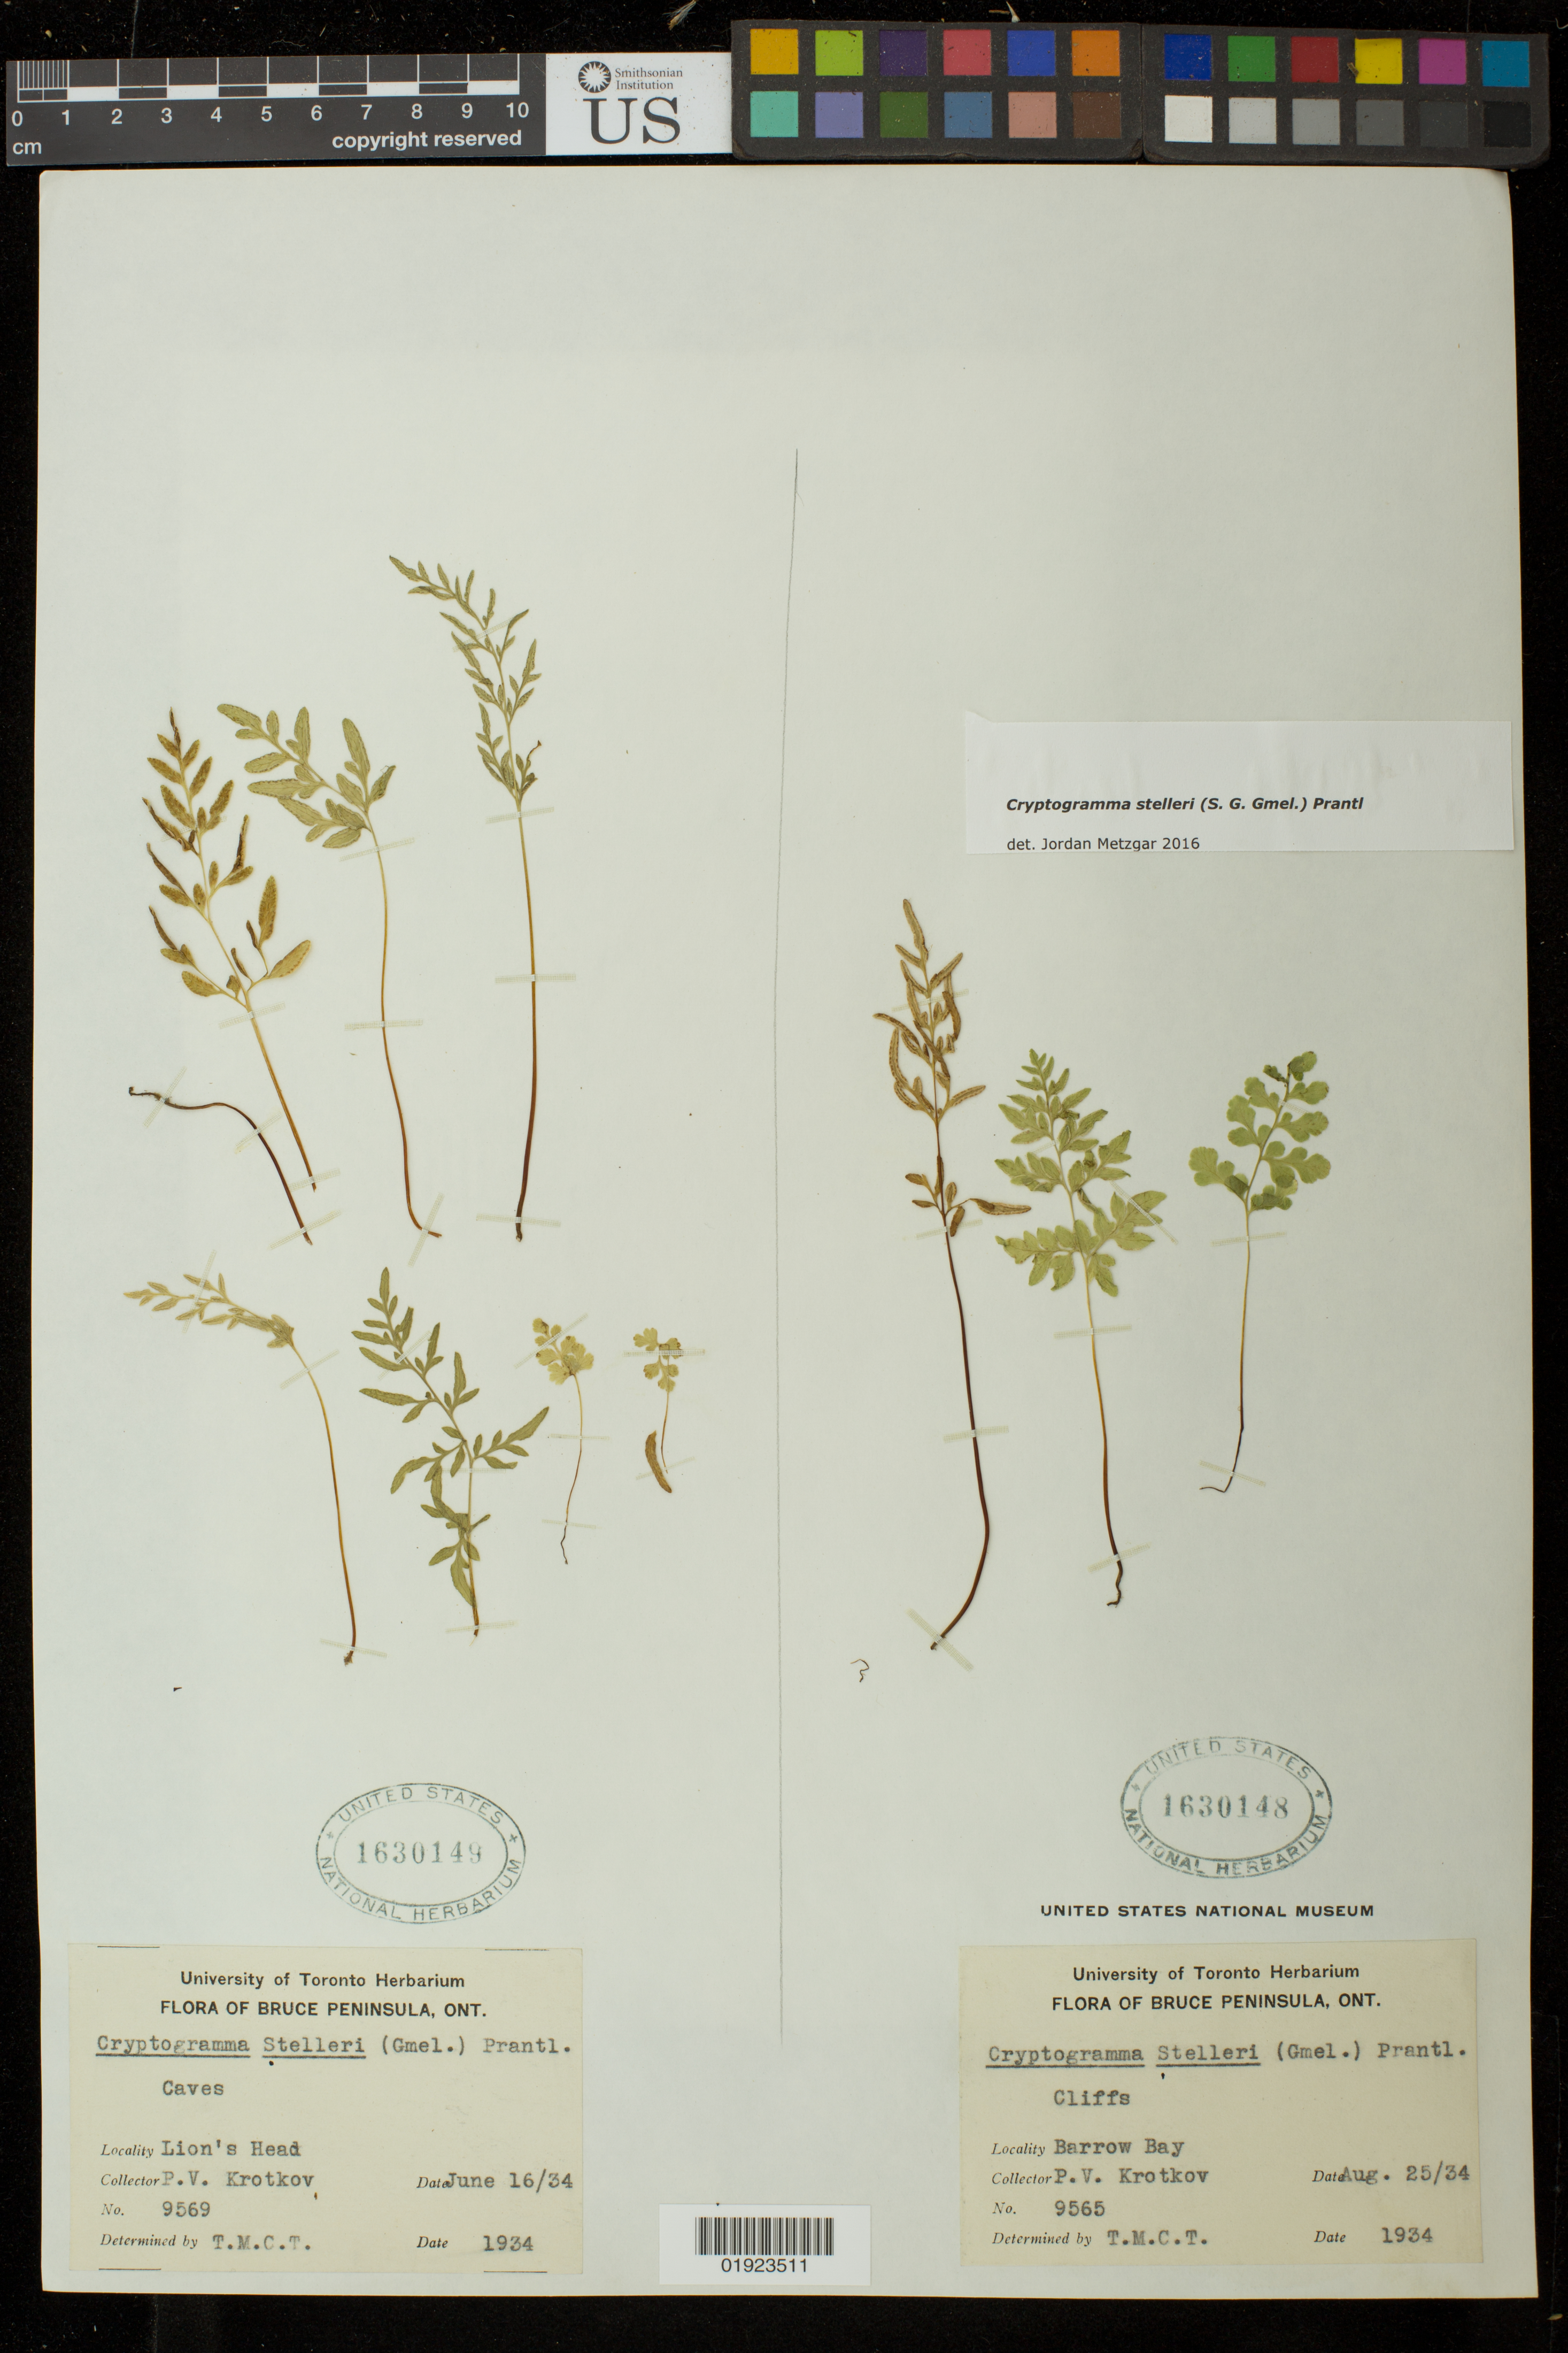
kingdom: Plantae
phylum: Tracheophyta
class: Polypodiopsida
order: Polypodiales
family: Pteridaceae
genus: Cryptogramma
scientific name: Cryptogramma stelleri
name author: (S.G. Gmel.) Prantl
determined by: Metzgar, Jordan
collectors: P. V. Krotkov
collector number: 9565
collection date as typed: Aug. 25/34, 1934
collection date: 1934-08-25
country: Canada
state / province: Ontario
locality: Bruce Peninsula, Ont., Barrow Bay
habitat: cliffs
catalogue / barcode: US 1630148